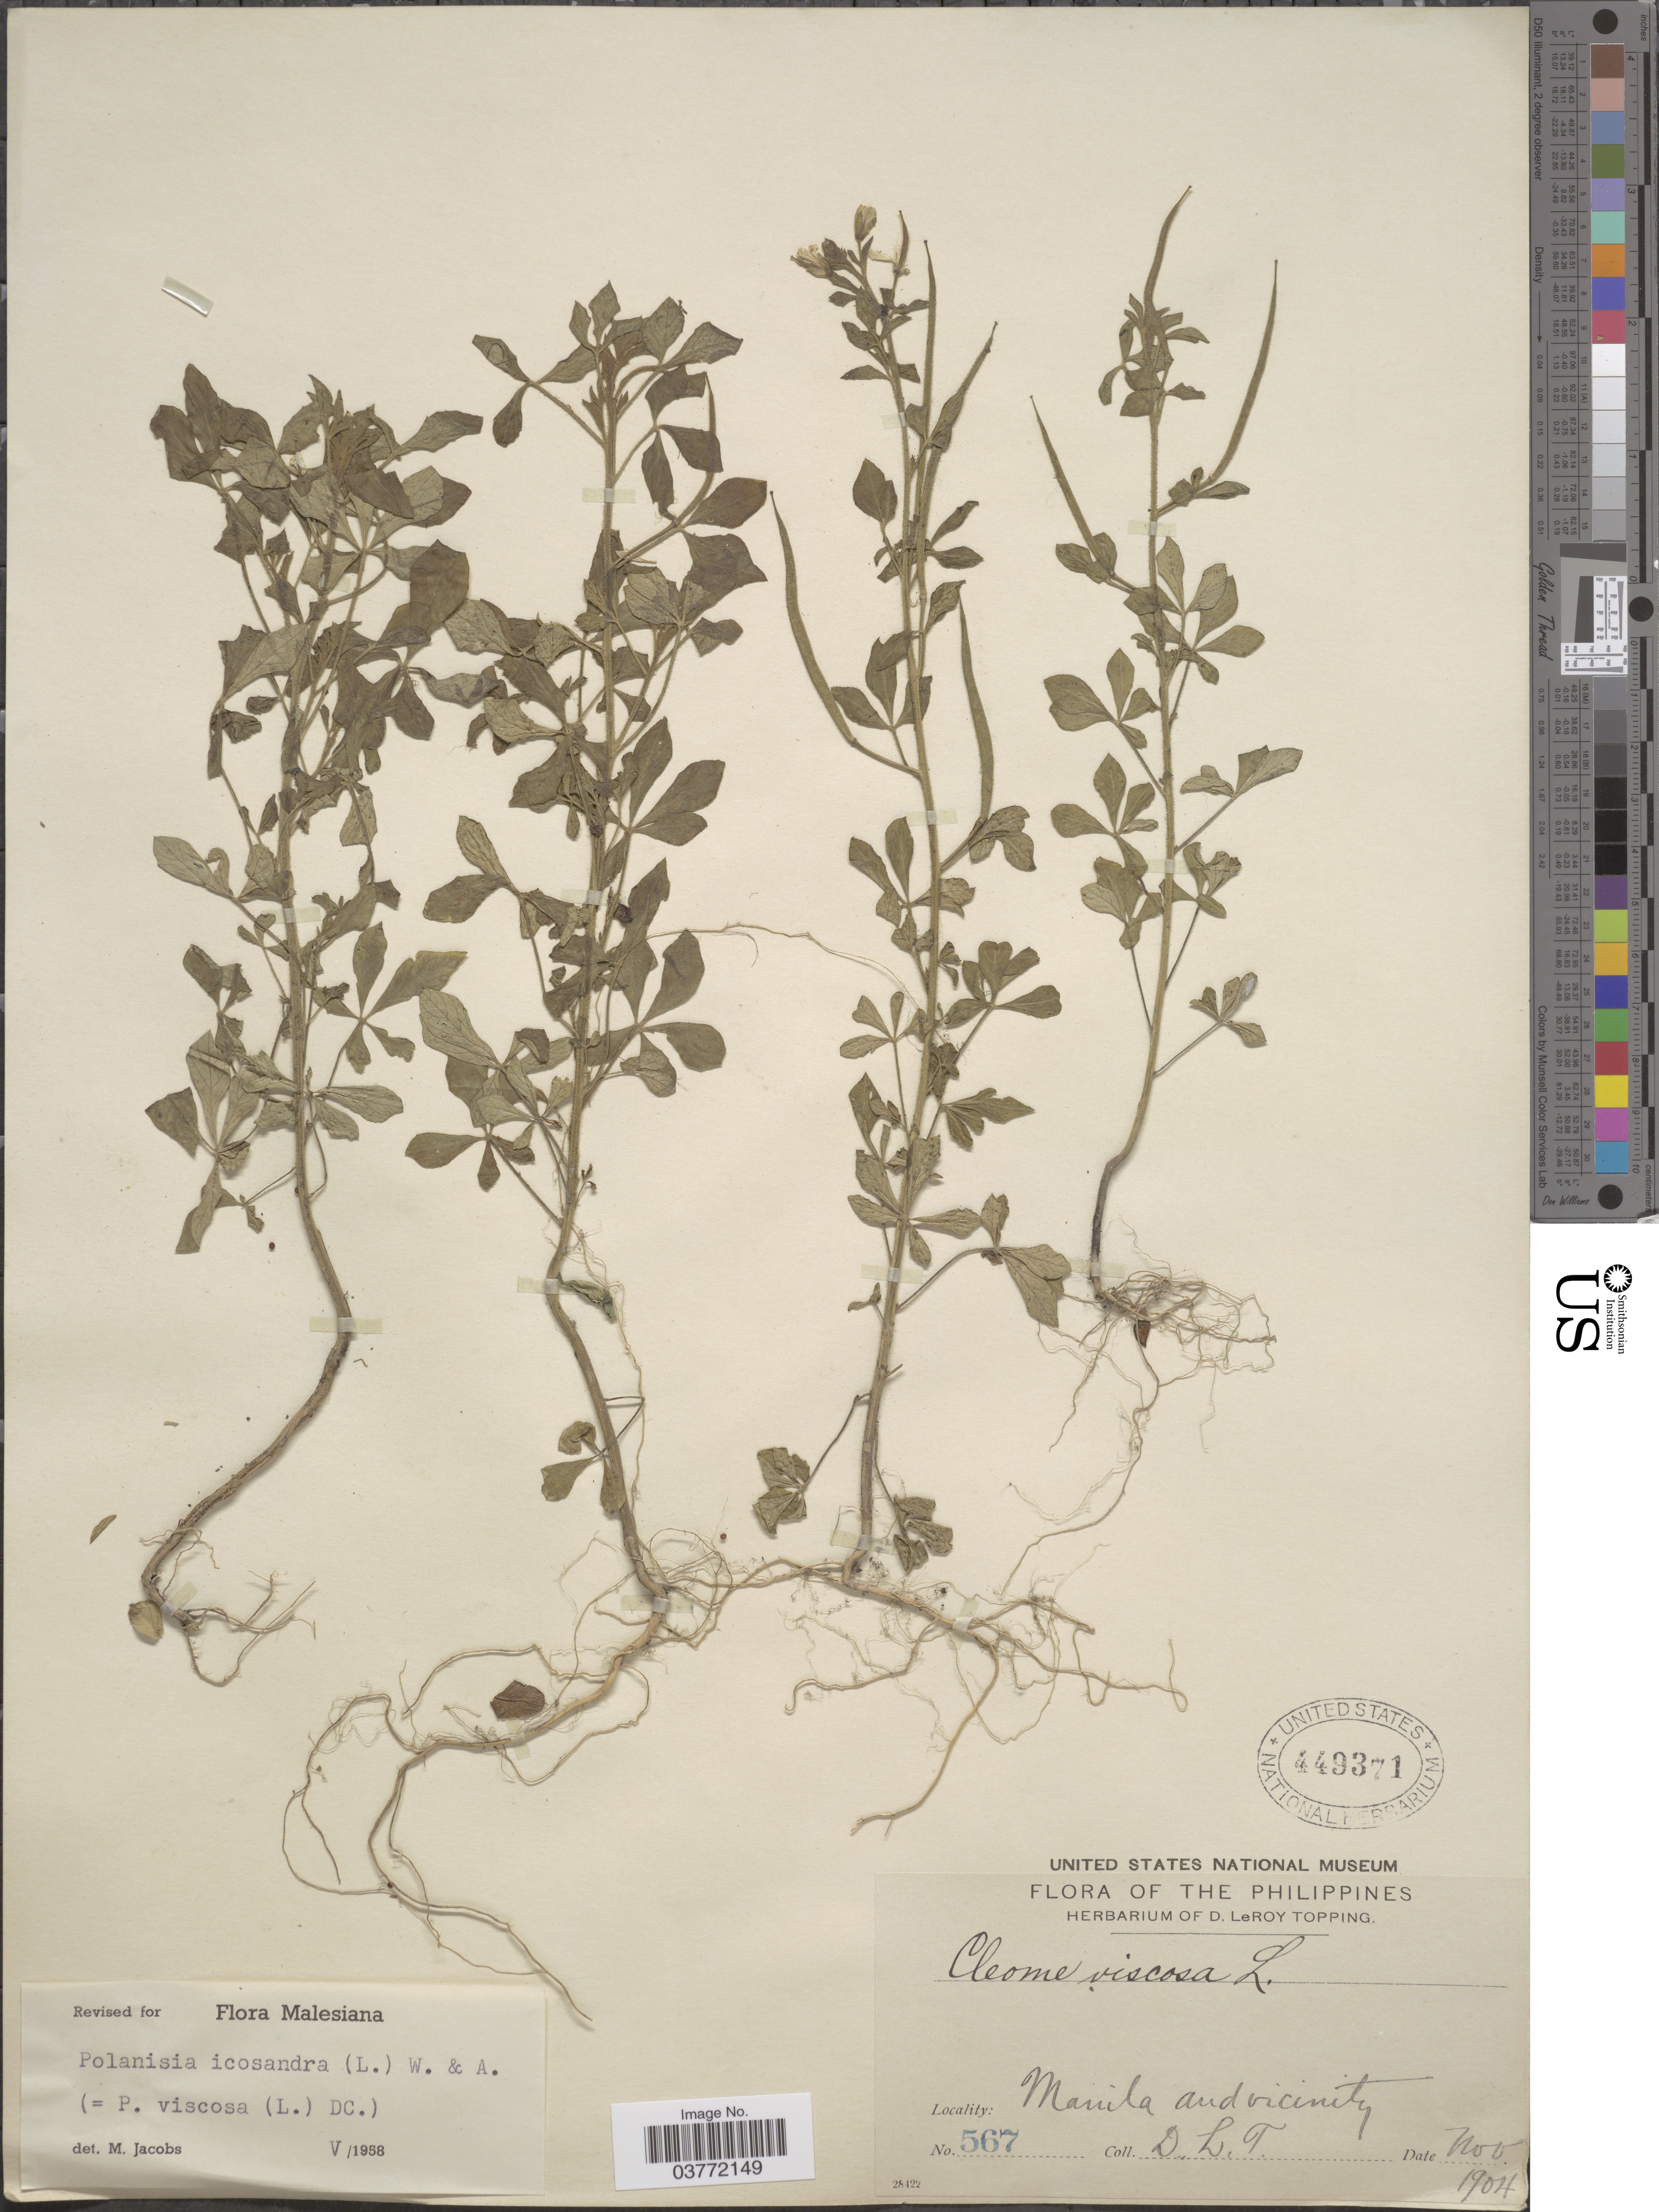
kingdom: Plantae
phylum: Tracheophyta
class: Magnoliopsida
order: Brassicales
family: Cleomaceae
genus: Arivela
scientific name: Arivela viscosa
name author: (L.) Raf.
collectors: D. L. Topping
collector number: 567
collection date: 1904-11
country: Philippines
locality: Manila and vicinity.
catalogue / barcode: US 449371